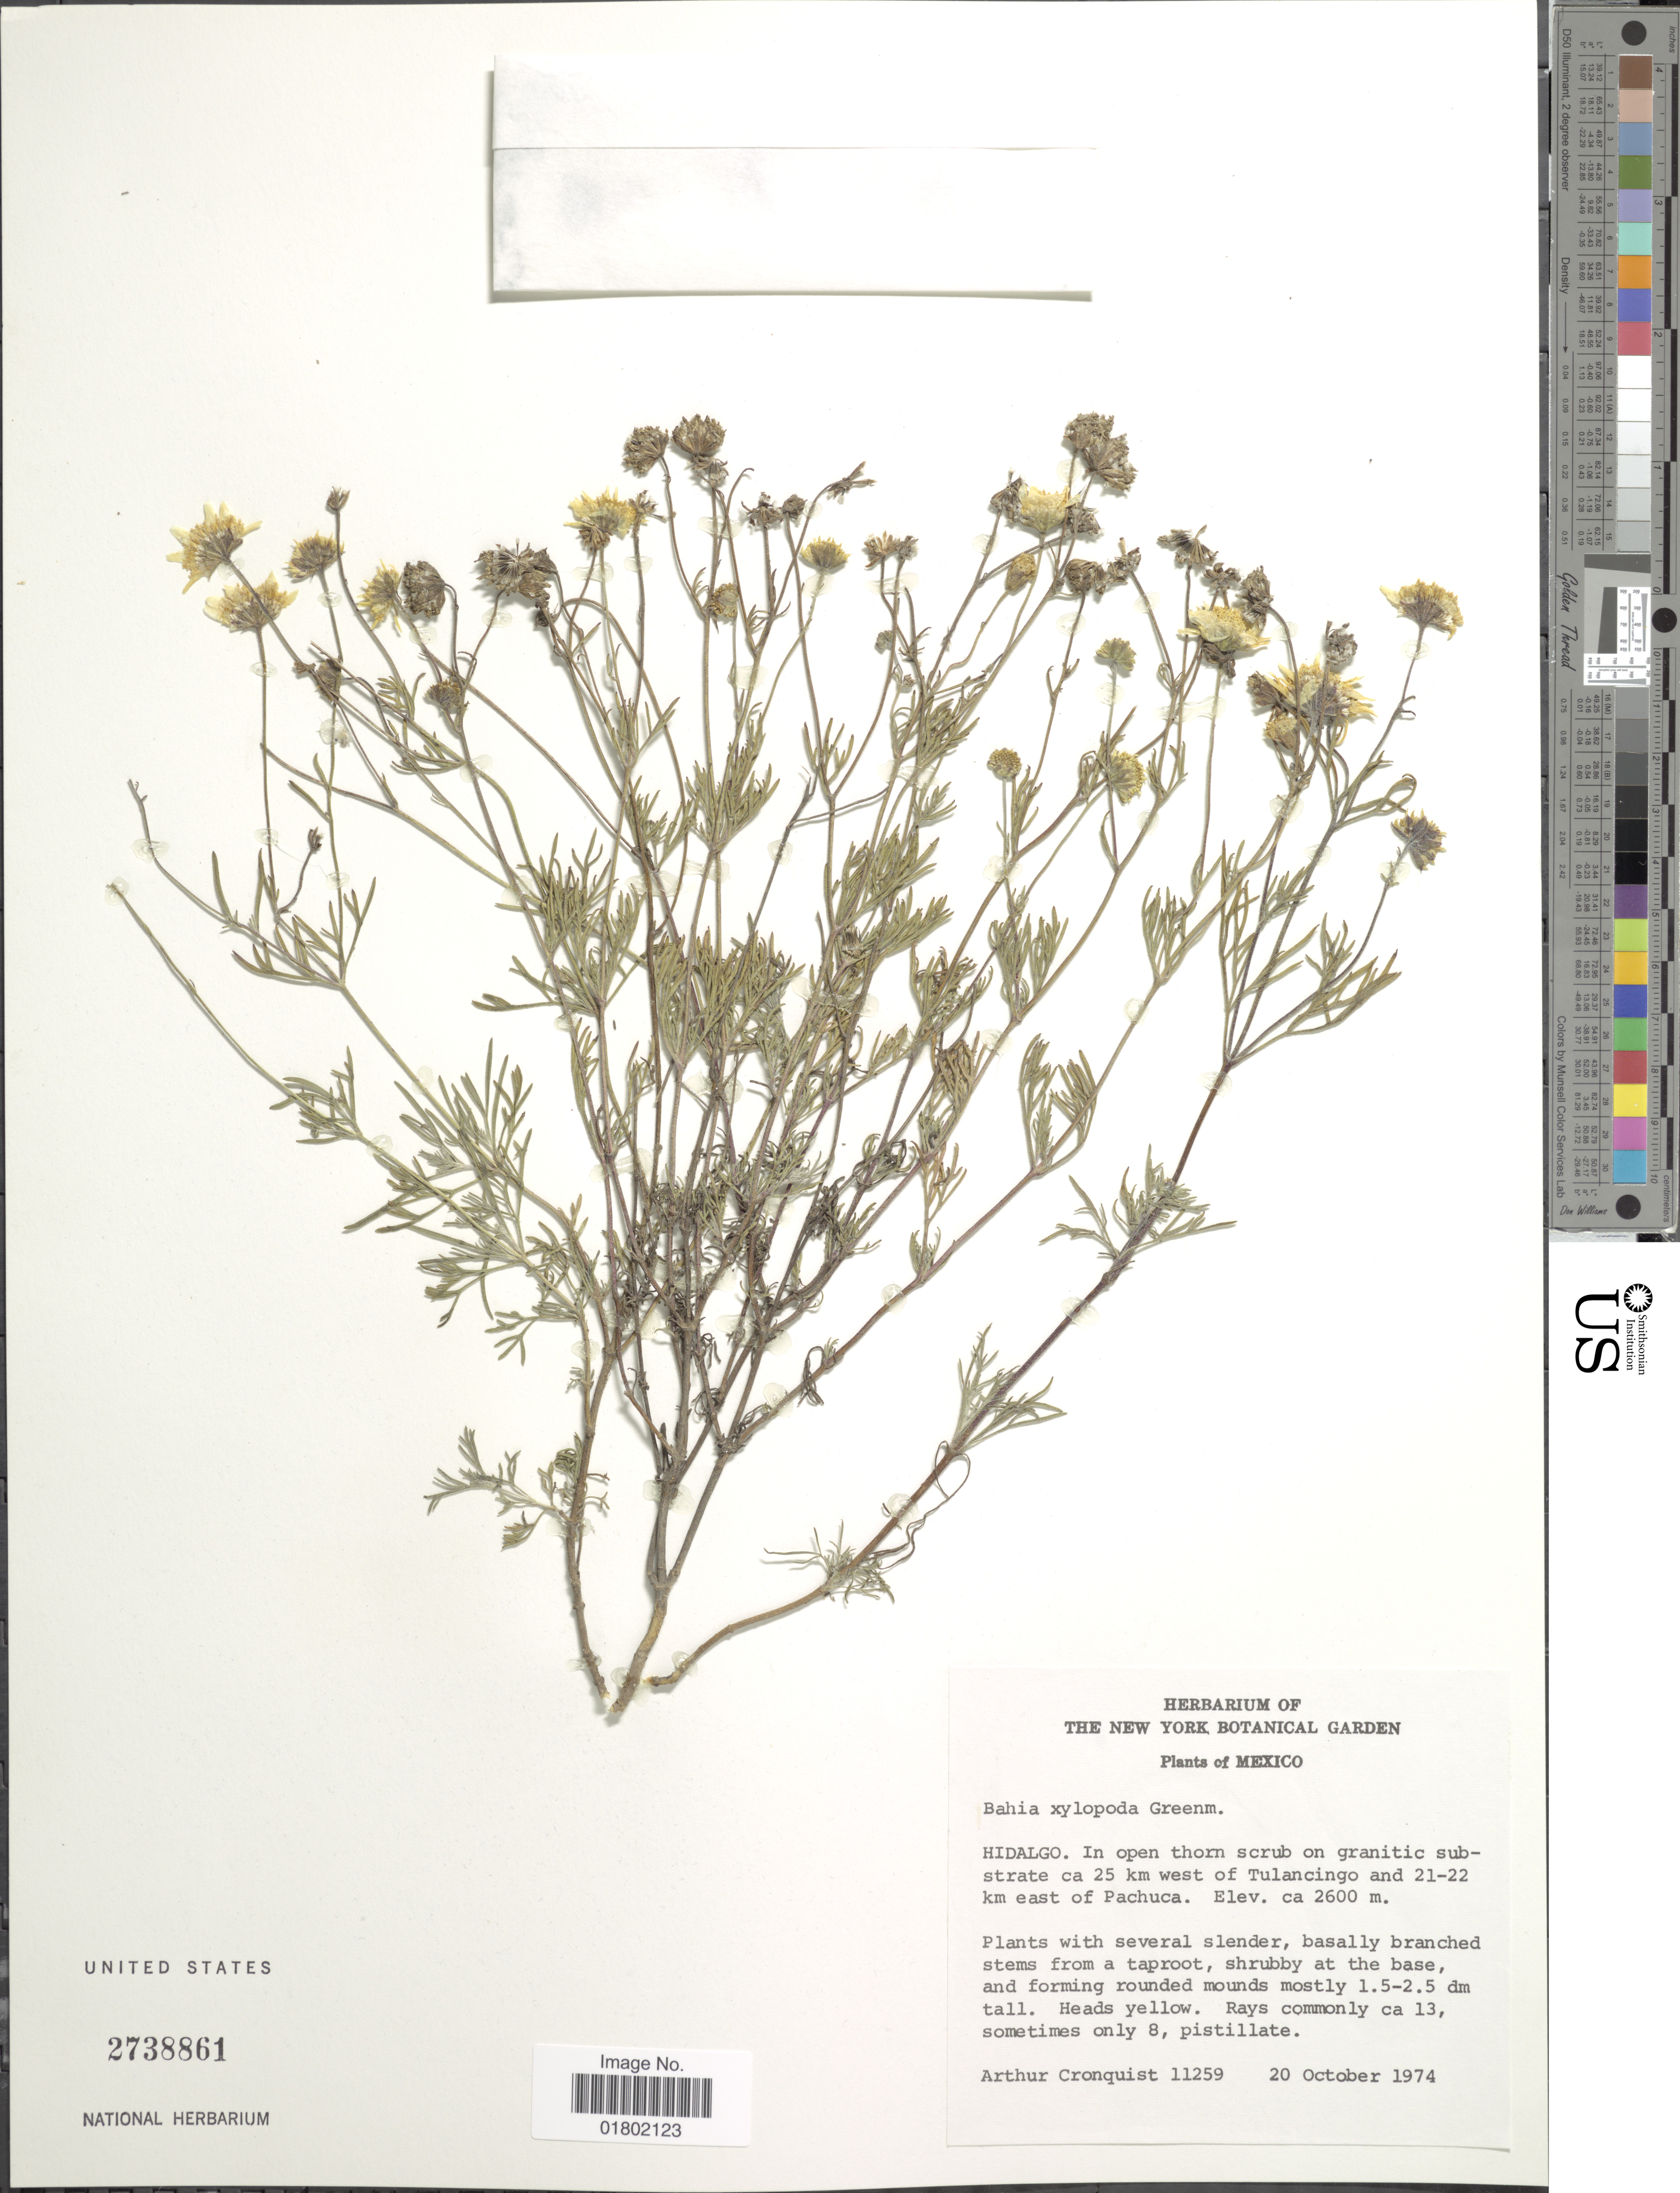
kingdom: Plantae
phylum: Tracheophyta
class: Magnoliopsida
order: Asterales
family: Asteraceae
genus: Bahia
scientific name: Bahia xylopoda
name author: Greenm.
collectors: A. J. Cronquist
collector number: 11259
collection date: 1974-10-20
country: Mexico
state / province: Hidalgo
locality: Ca 25 km west of Tulancingo and 21-22 km east of Pachuca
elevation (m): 2600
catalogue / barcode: US 2738861